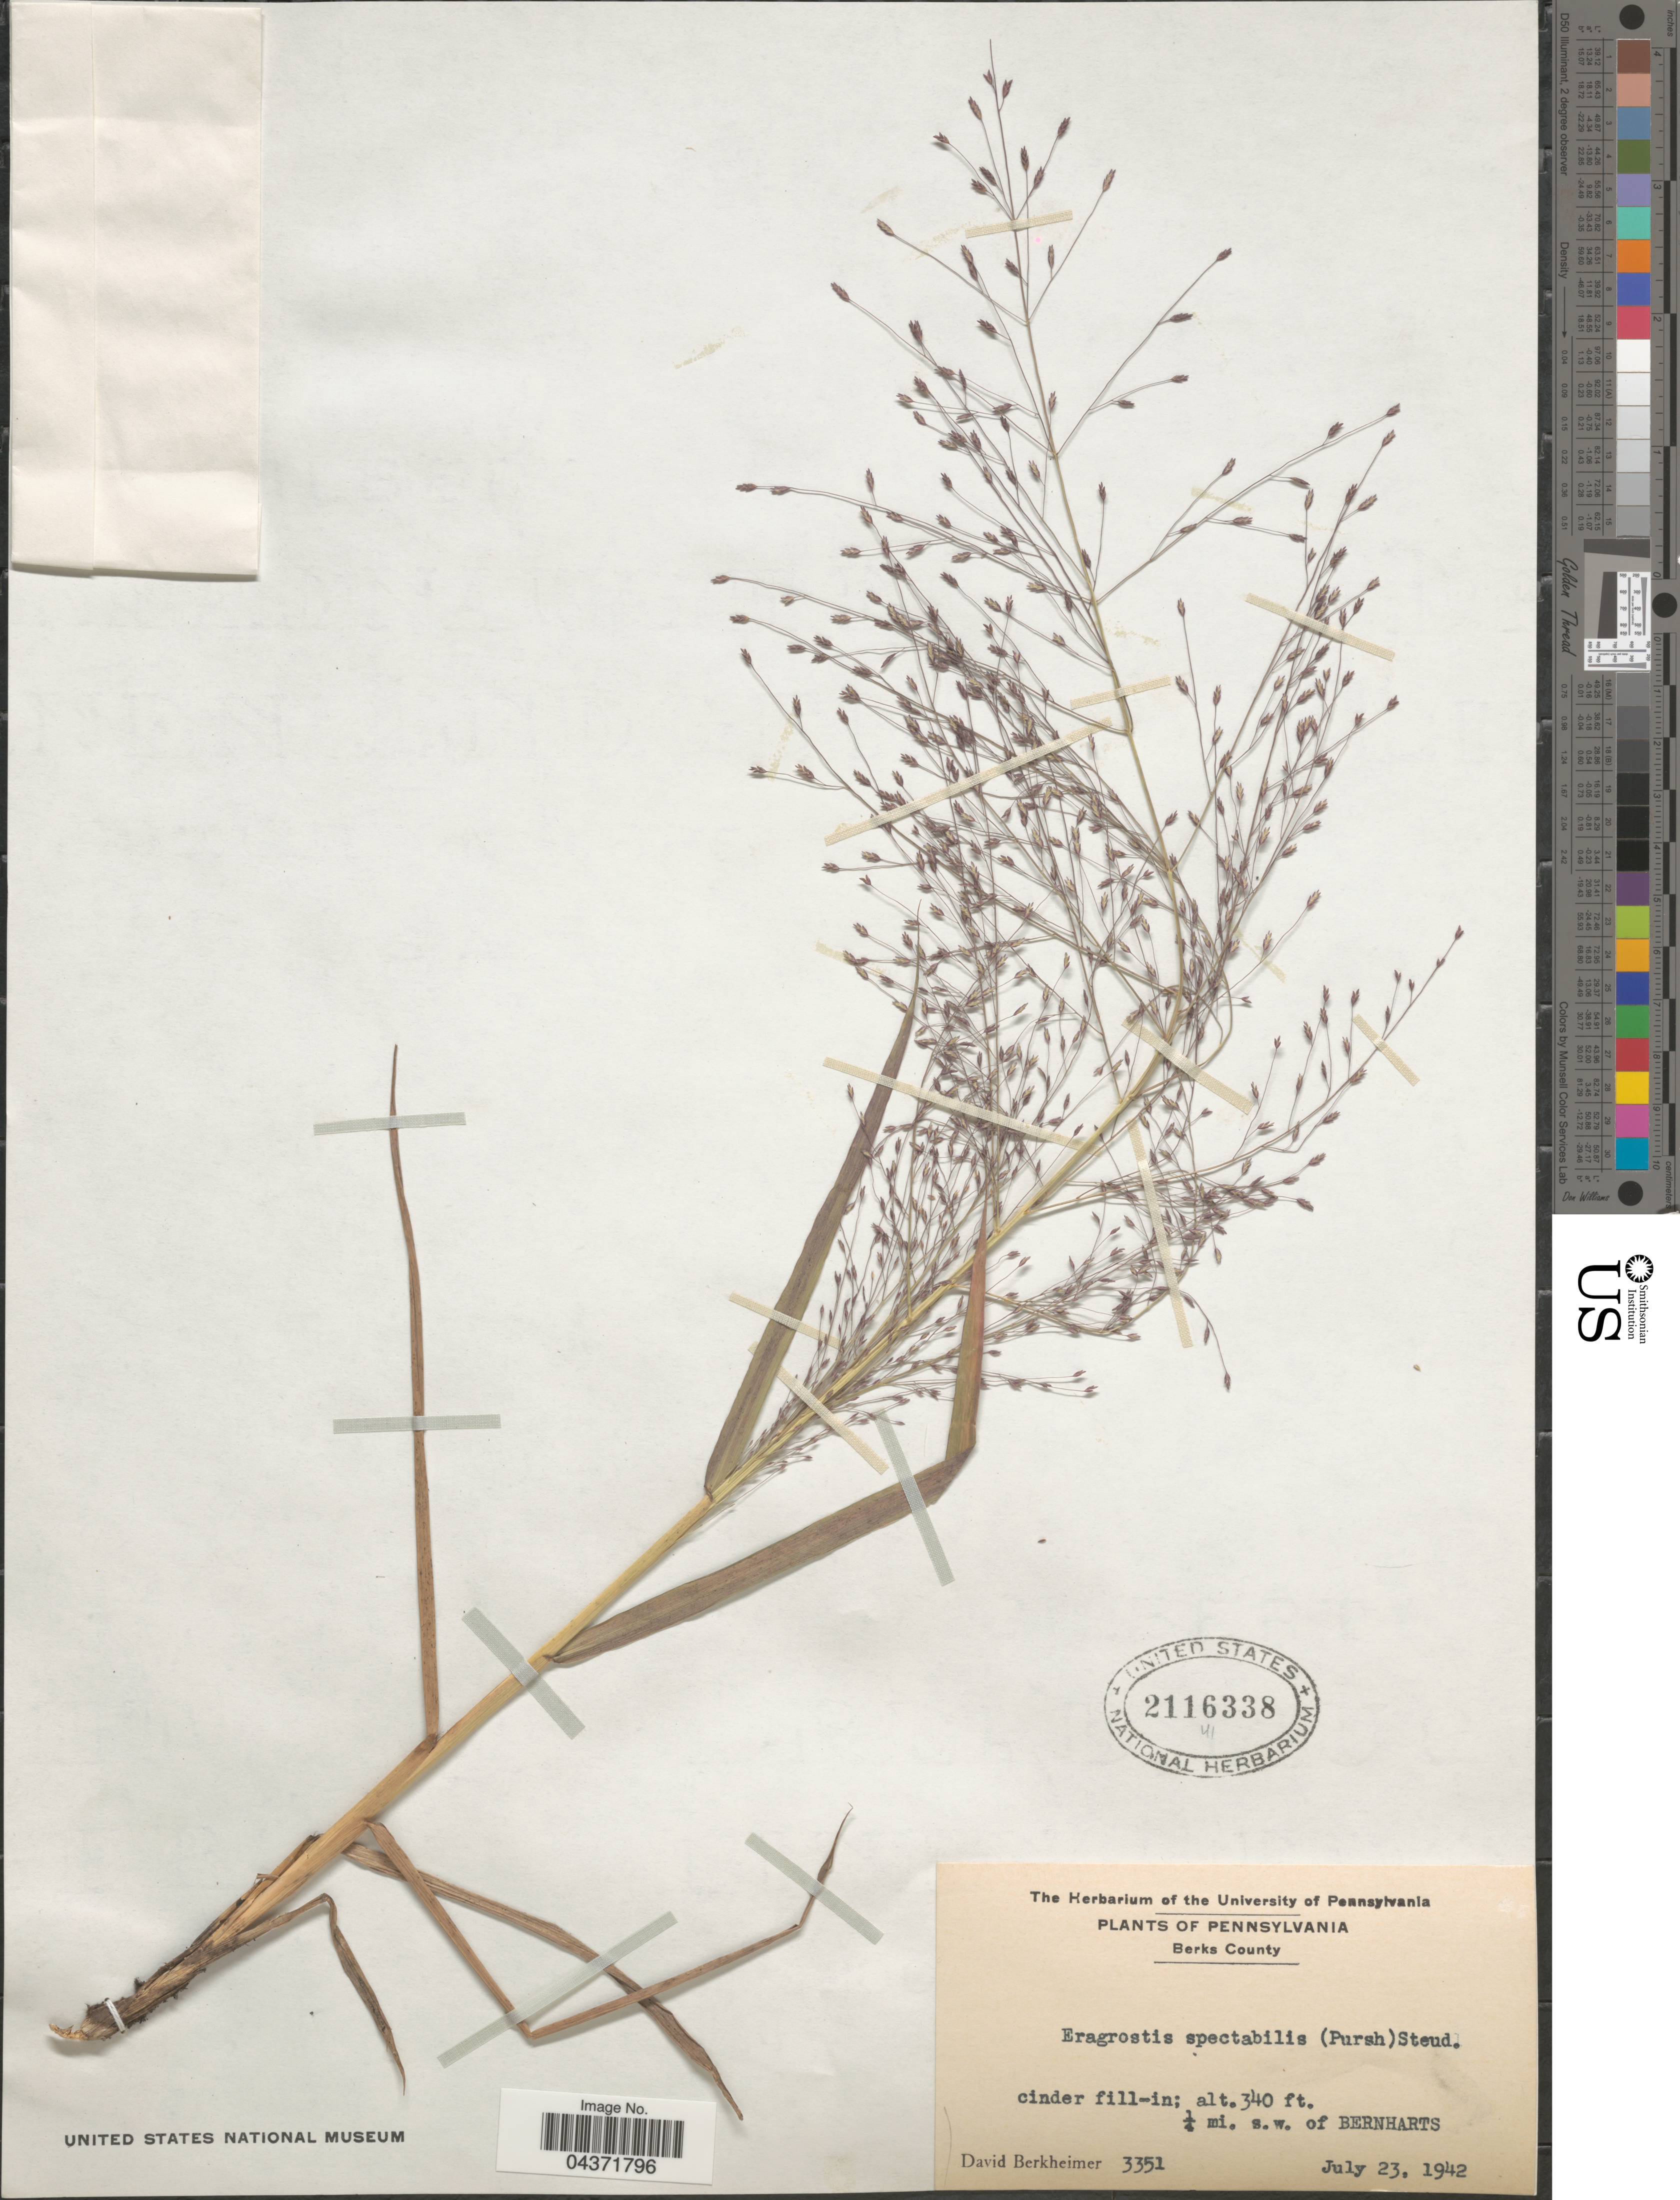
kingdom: Plantae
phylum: Tracheophyta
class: Liliopsida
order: Poales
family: Poaceae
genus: Eragrostis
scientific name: Eragrostis spectabilis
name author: (Pursh) Steud.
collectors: D. Berkheimer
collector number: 3351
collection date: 1942-07-23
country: United States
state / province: Pennsylvania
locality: Berks County. ¼ mi. s.w. of Bernharts.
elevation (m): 104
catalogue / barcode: US 2116338